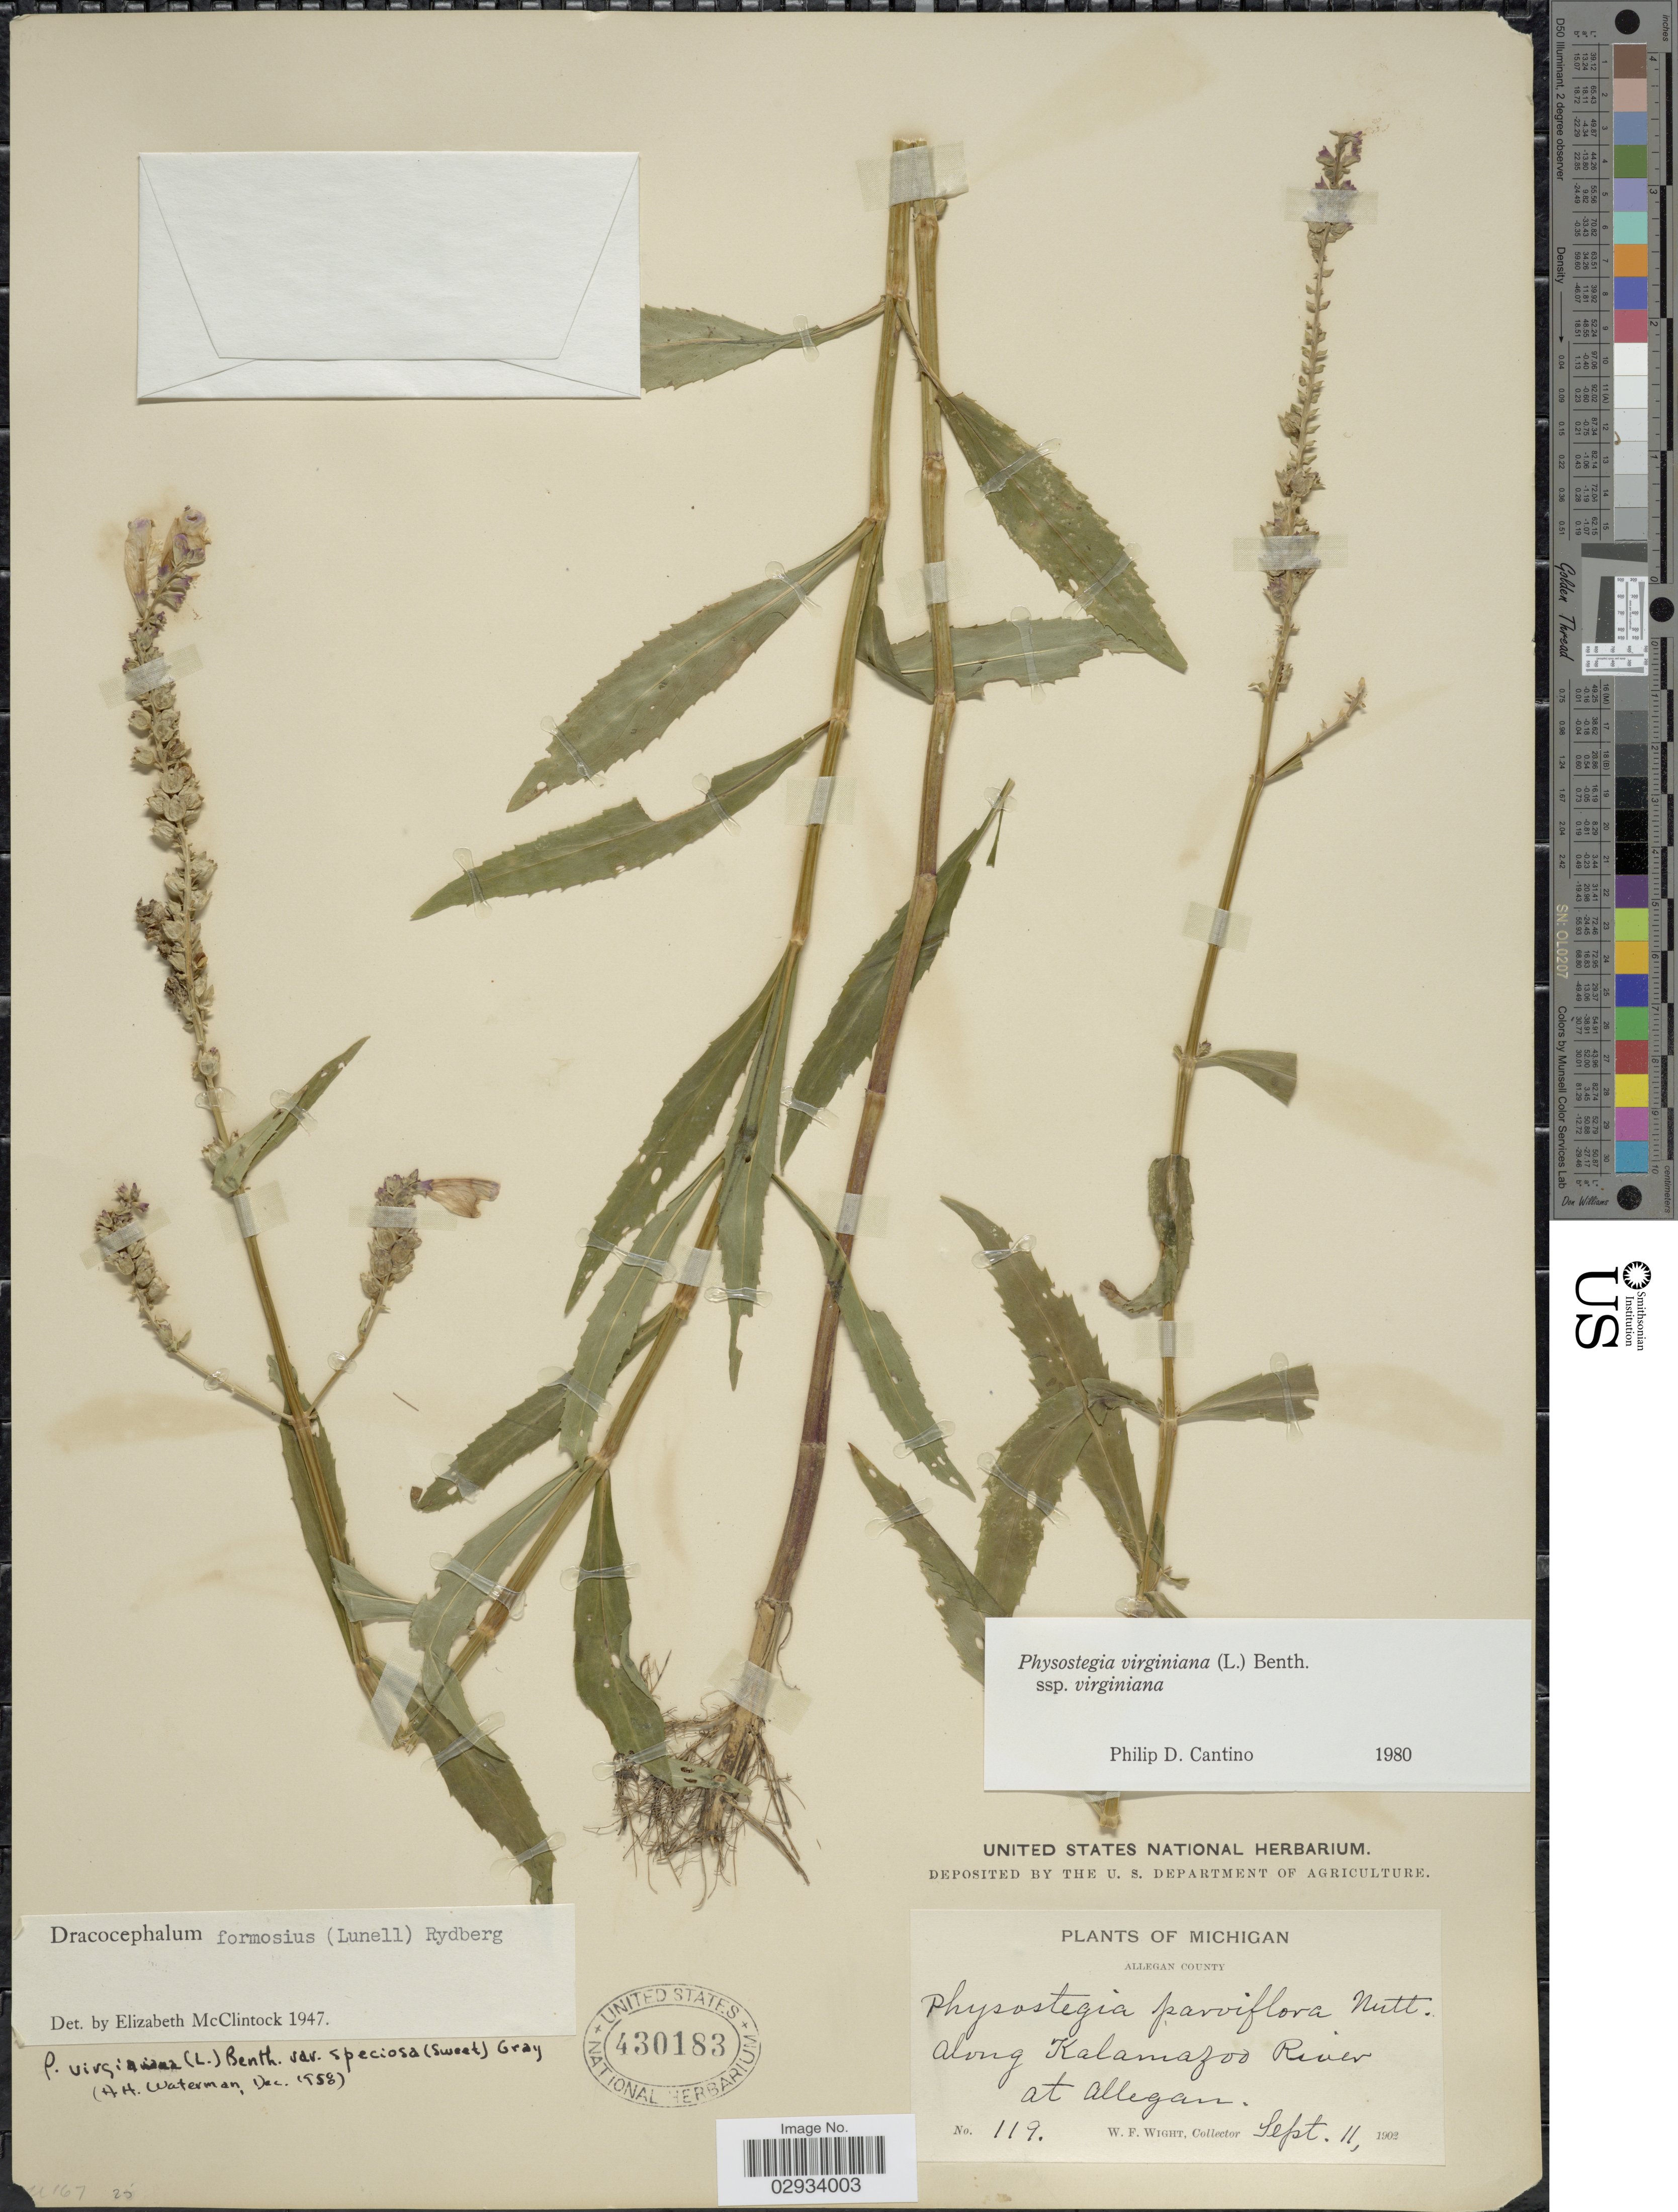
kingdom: Plantae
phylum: Tracheophyta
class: Magnoliopsida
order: Lamiales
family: Lamiaceae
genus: Physostegia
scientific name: Physostegia virginiana subsp. virginiana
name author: (L.) Benth.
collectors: W. Wight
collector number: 119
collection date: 1902-09-11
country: United States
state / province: Michigan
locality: Allegan County, Along Kalamazoo River, at Allegan.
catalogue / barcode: US 430183